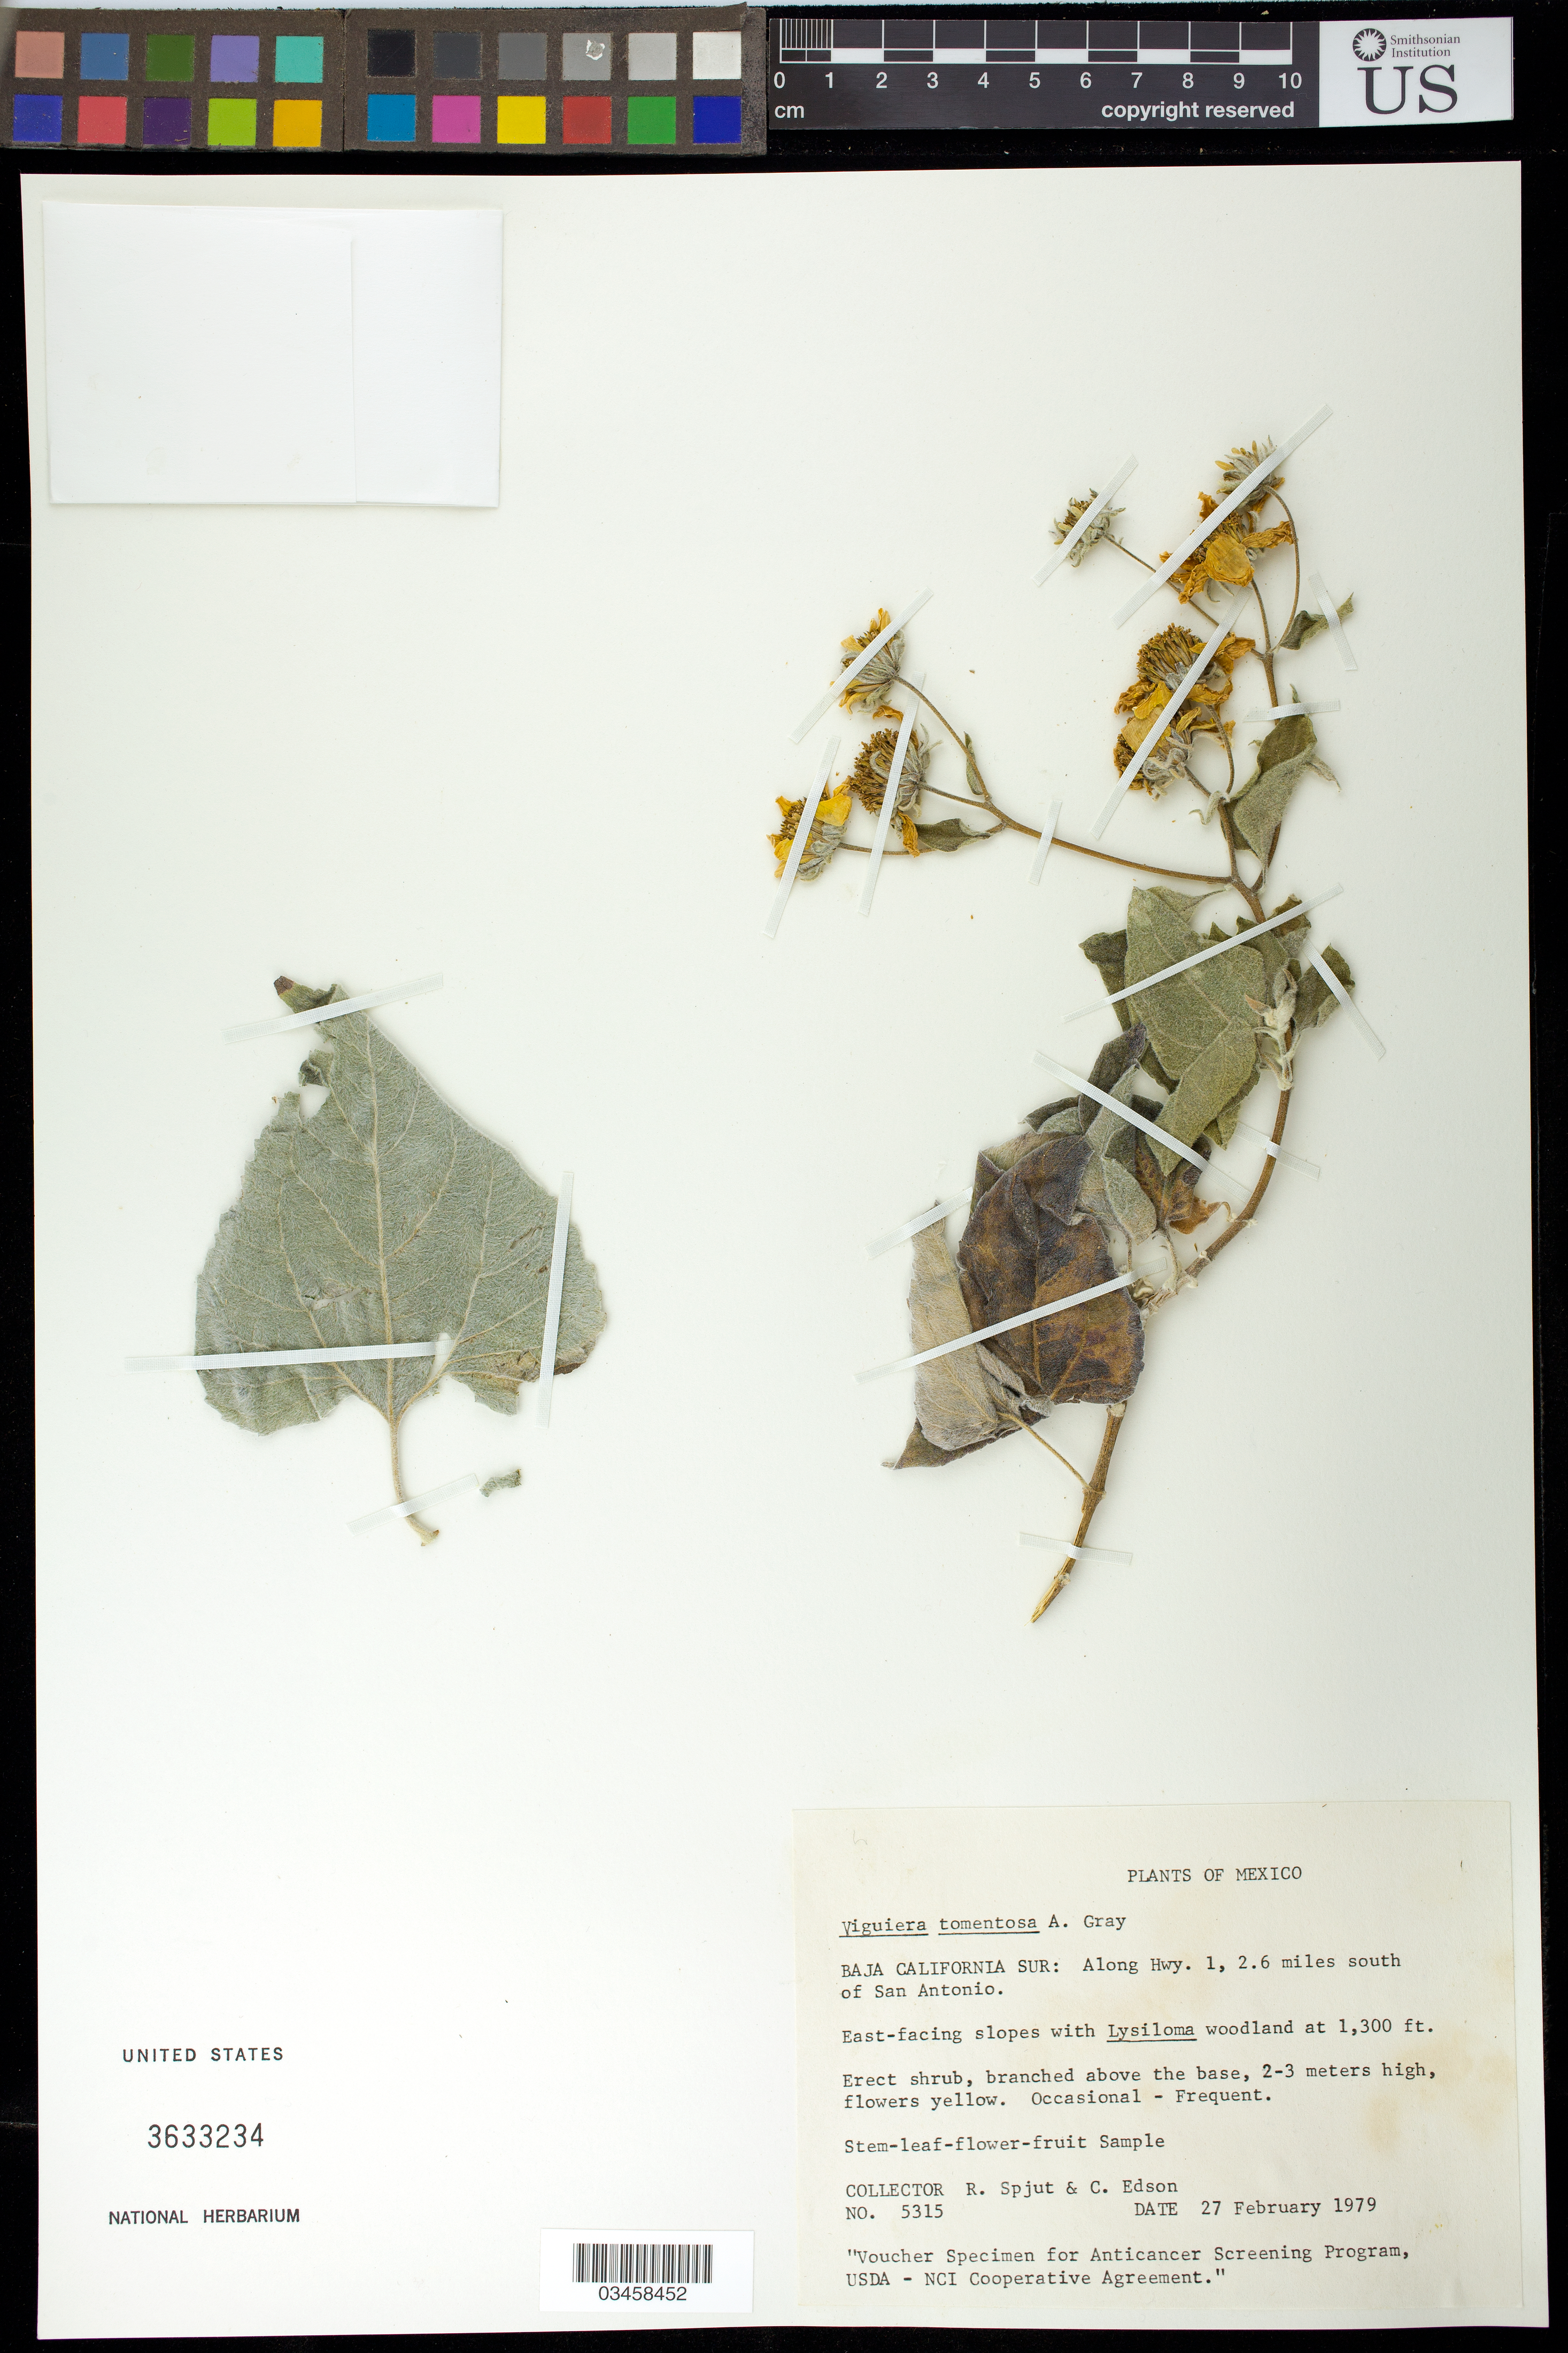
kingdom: Plantae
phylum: Tracheophyta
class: Magnoliopsida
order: Asterales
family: Asteraceae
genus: Viguiera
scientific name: Viguiera tomentosa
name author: A. Gray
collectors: R. Spjut & C. Edson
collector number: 5315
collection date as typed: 27 Feb 1979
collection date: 1979-02-27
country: México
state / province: Baja California Sur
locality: Along Hwy 1, 2.6 miles S of San Antonio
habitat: E-facing slopes with Lysiloma woodland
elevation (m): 396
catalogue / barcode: US 3633234